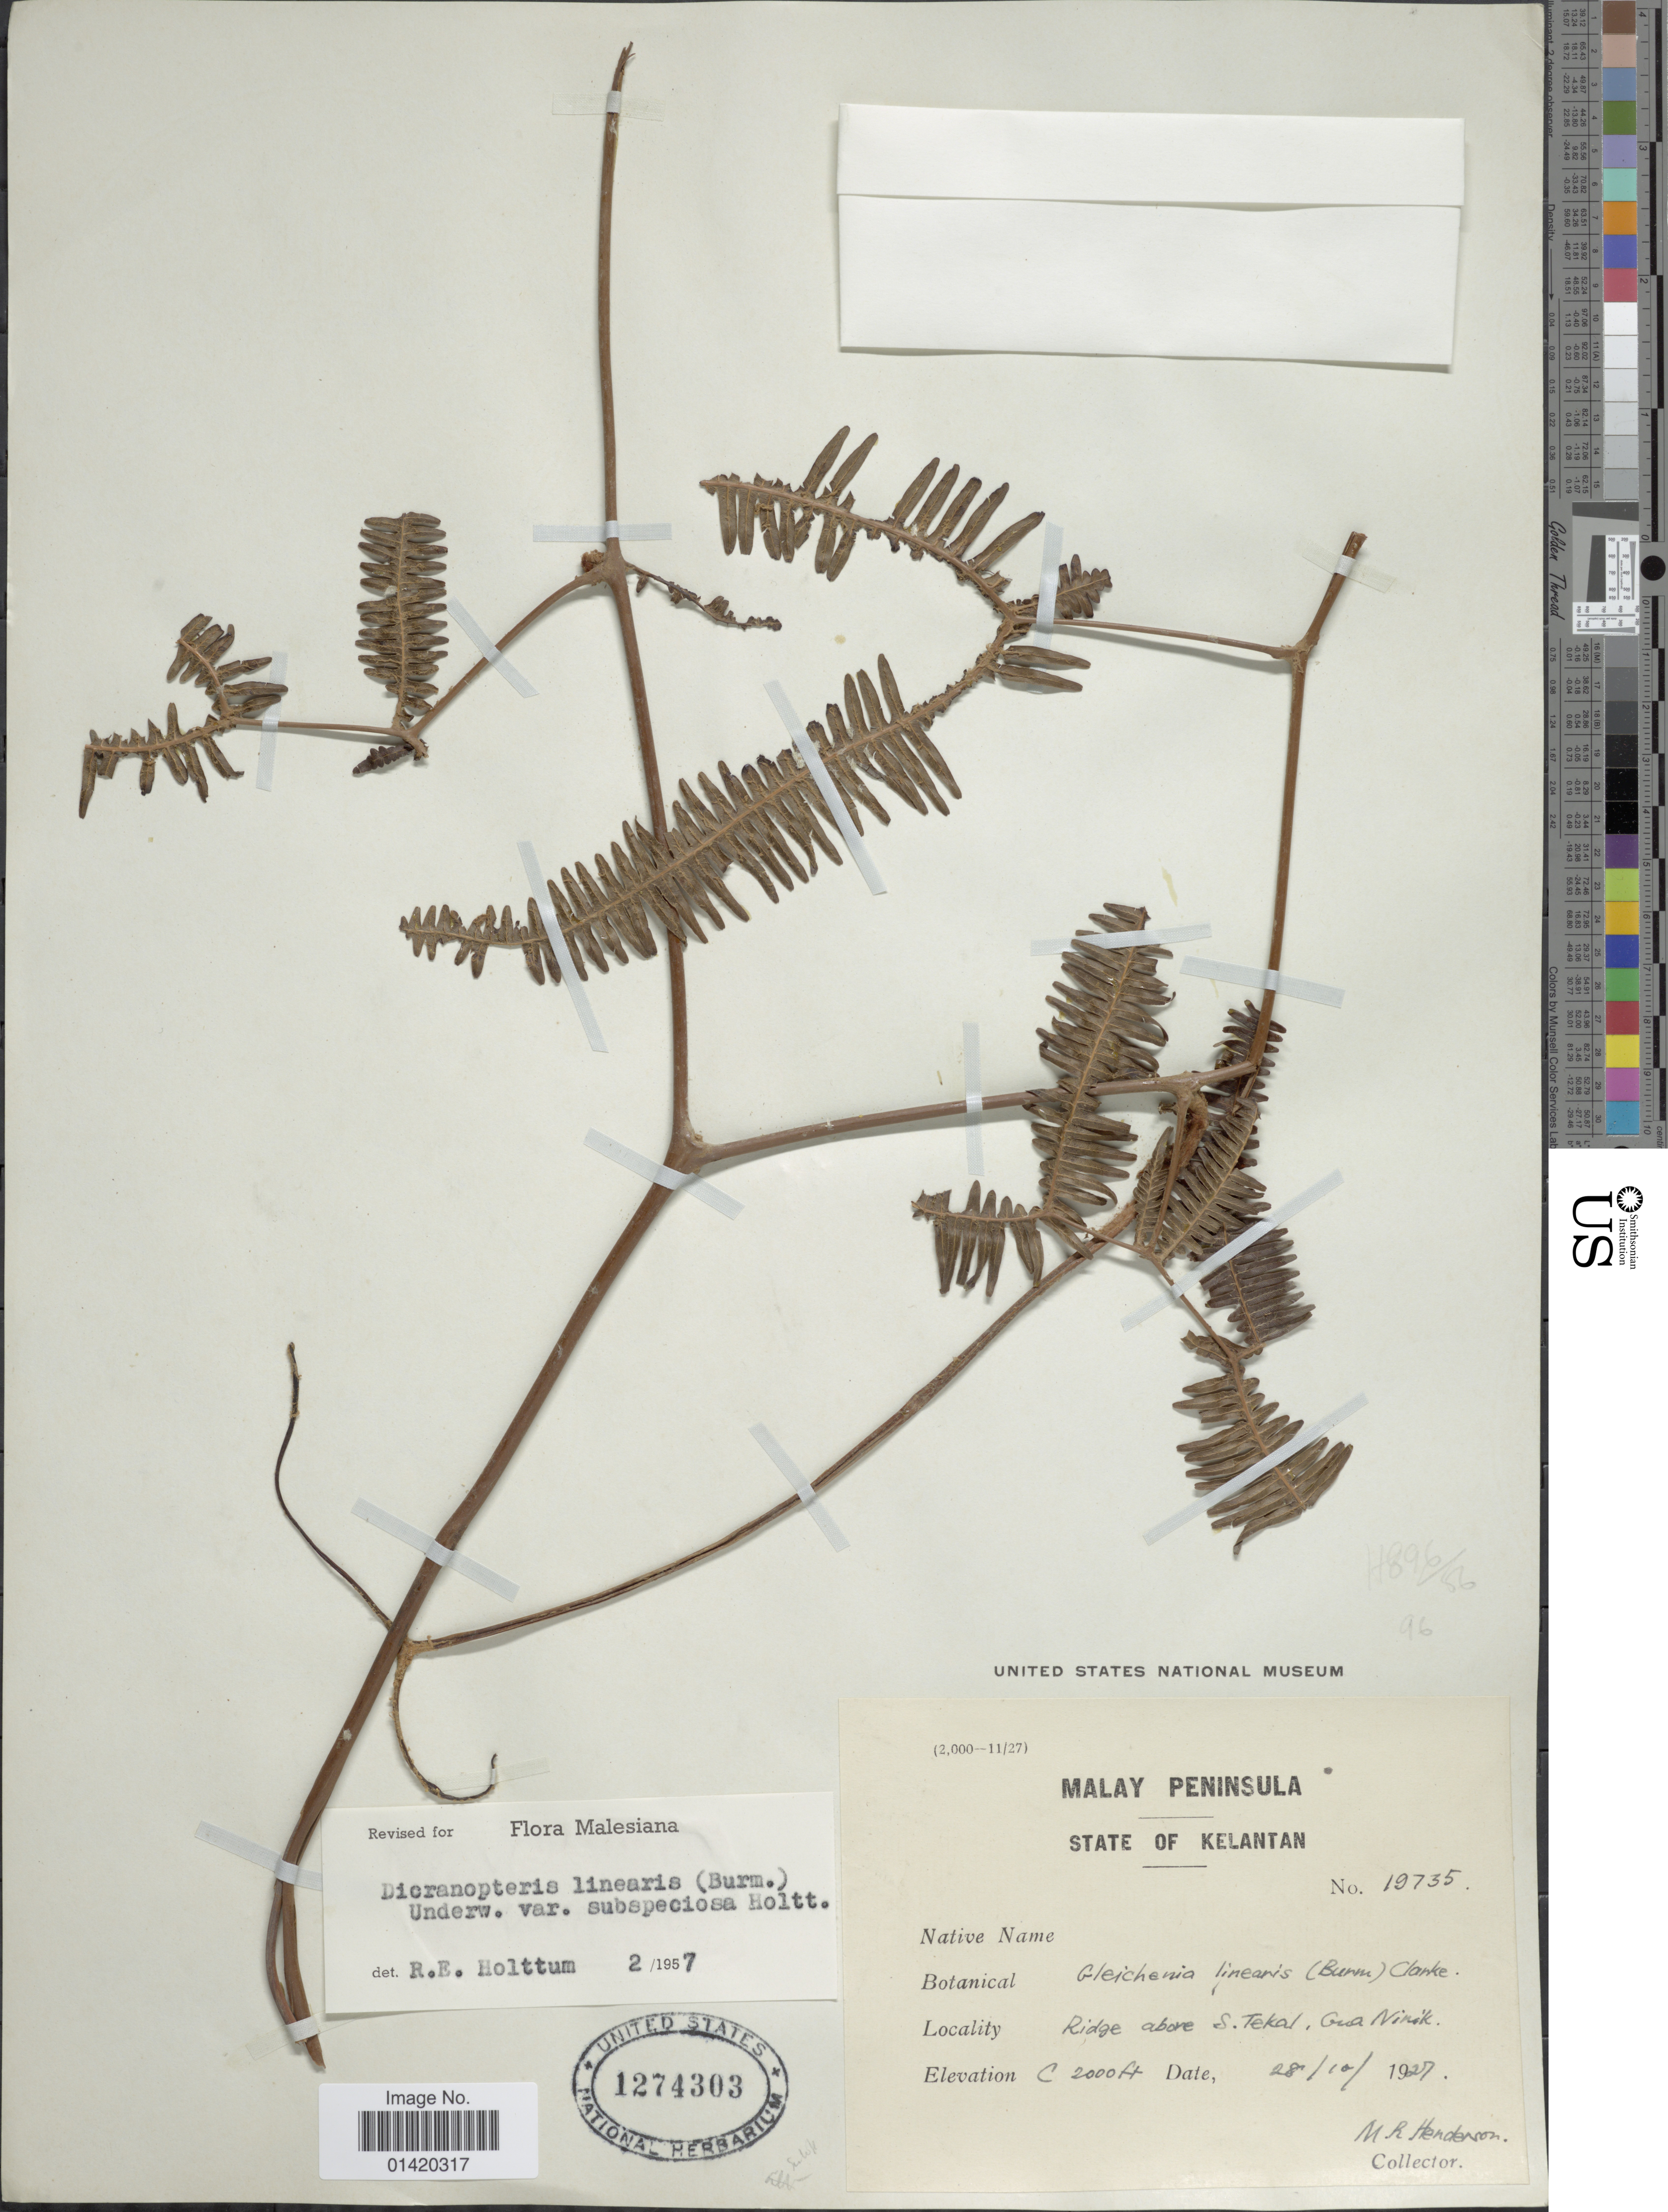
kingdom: Plantae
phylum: Tracheophyta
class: Polypodiopsida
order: Gleicheniales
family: Gleicheniaceae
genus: Dicranopteris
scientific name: Dicranopteris linearis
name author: (Burm. f.) Underw.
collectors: M. Henderson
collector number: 19735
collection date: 1927-10-28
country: Malaysia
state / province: Kelantan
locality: Ridge above S. tekal, Gua Nivik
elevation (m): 610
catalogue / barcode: US 1274303